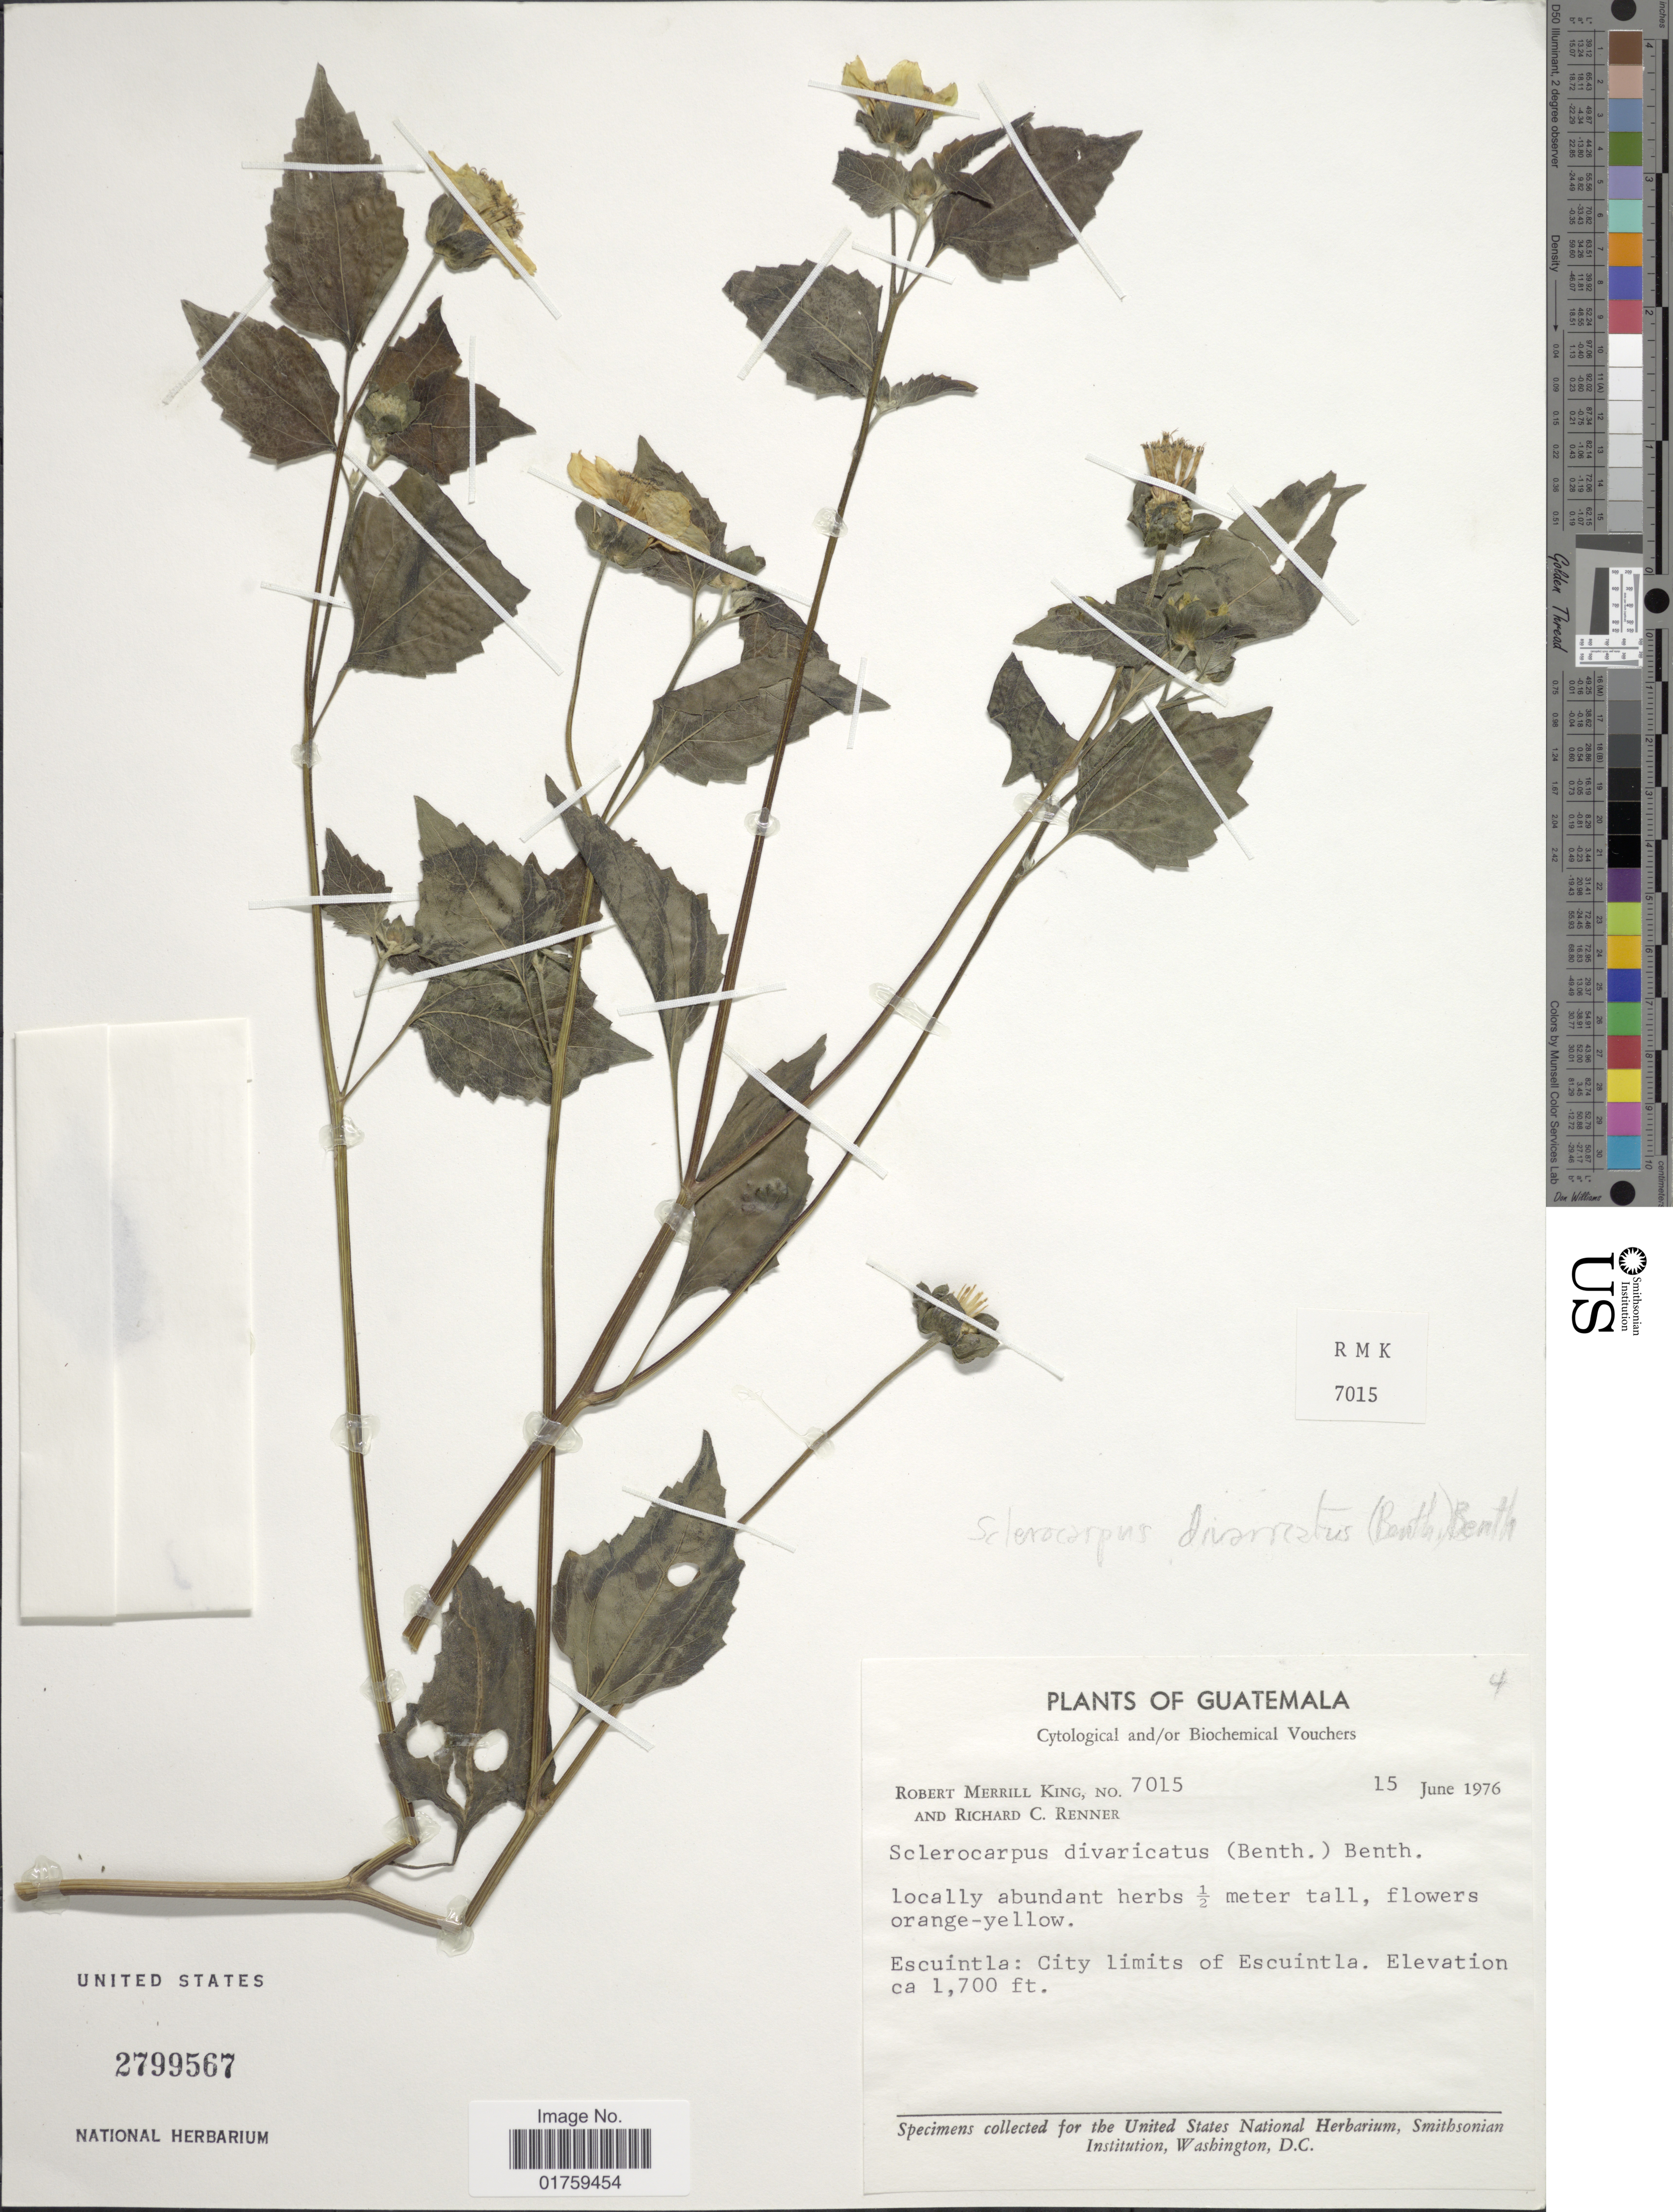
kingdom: Plantae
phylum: Tracheophyta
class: Magnoliopsida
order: Asterales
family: Asteraceae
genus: Sclerocarpus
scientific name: Sclerocarpus divaricatus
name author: (Benth.) Benth. & Hook. f. ex Hemsl.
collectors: R. M. King & R. C. Renner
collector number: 7015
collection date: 1976-06-15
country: Guatemala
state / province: Escuintla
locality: Escuintla: City limits of Escuintla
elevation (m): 518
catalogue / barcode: US 2799567